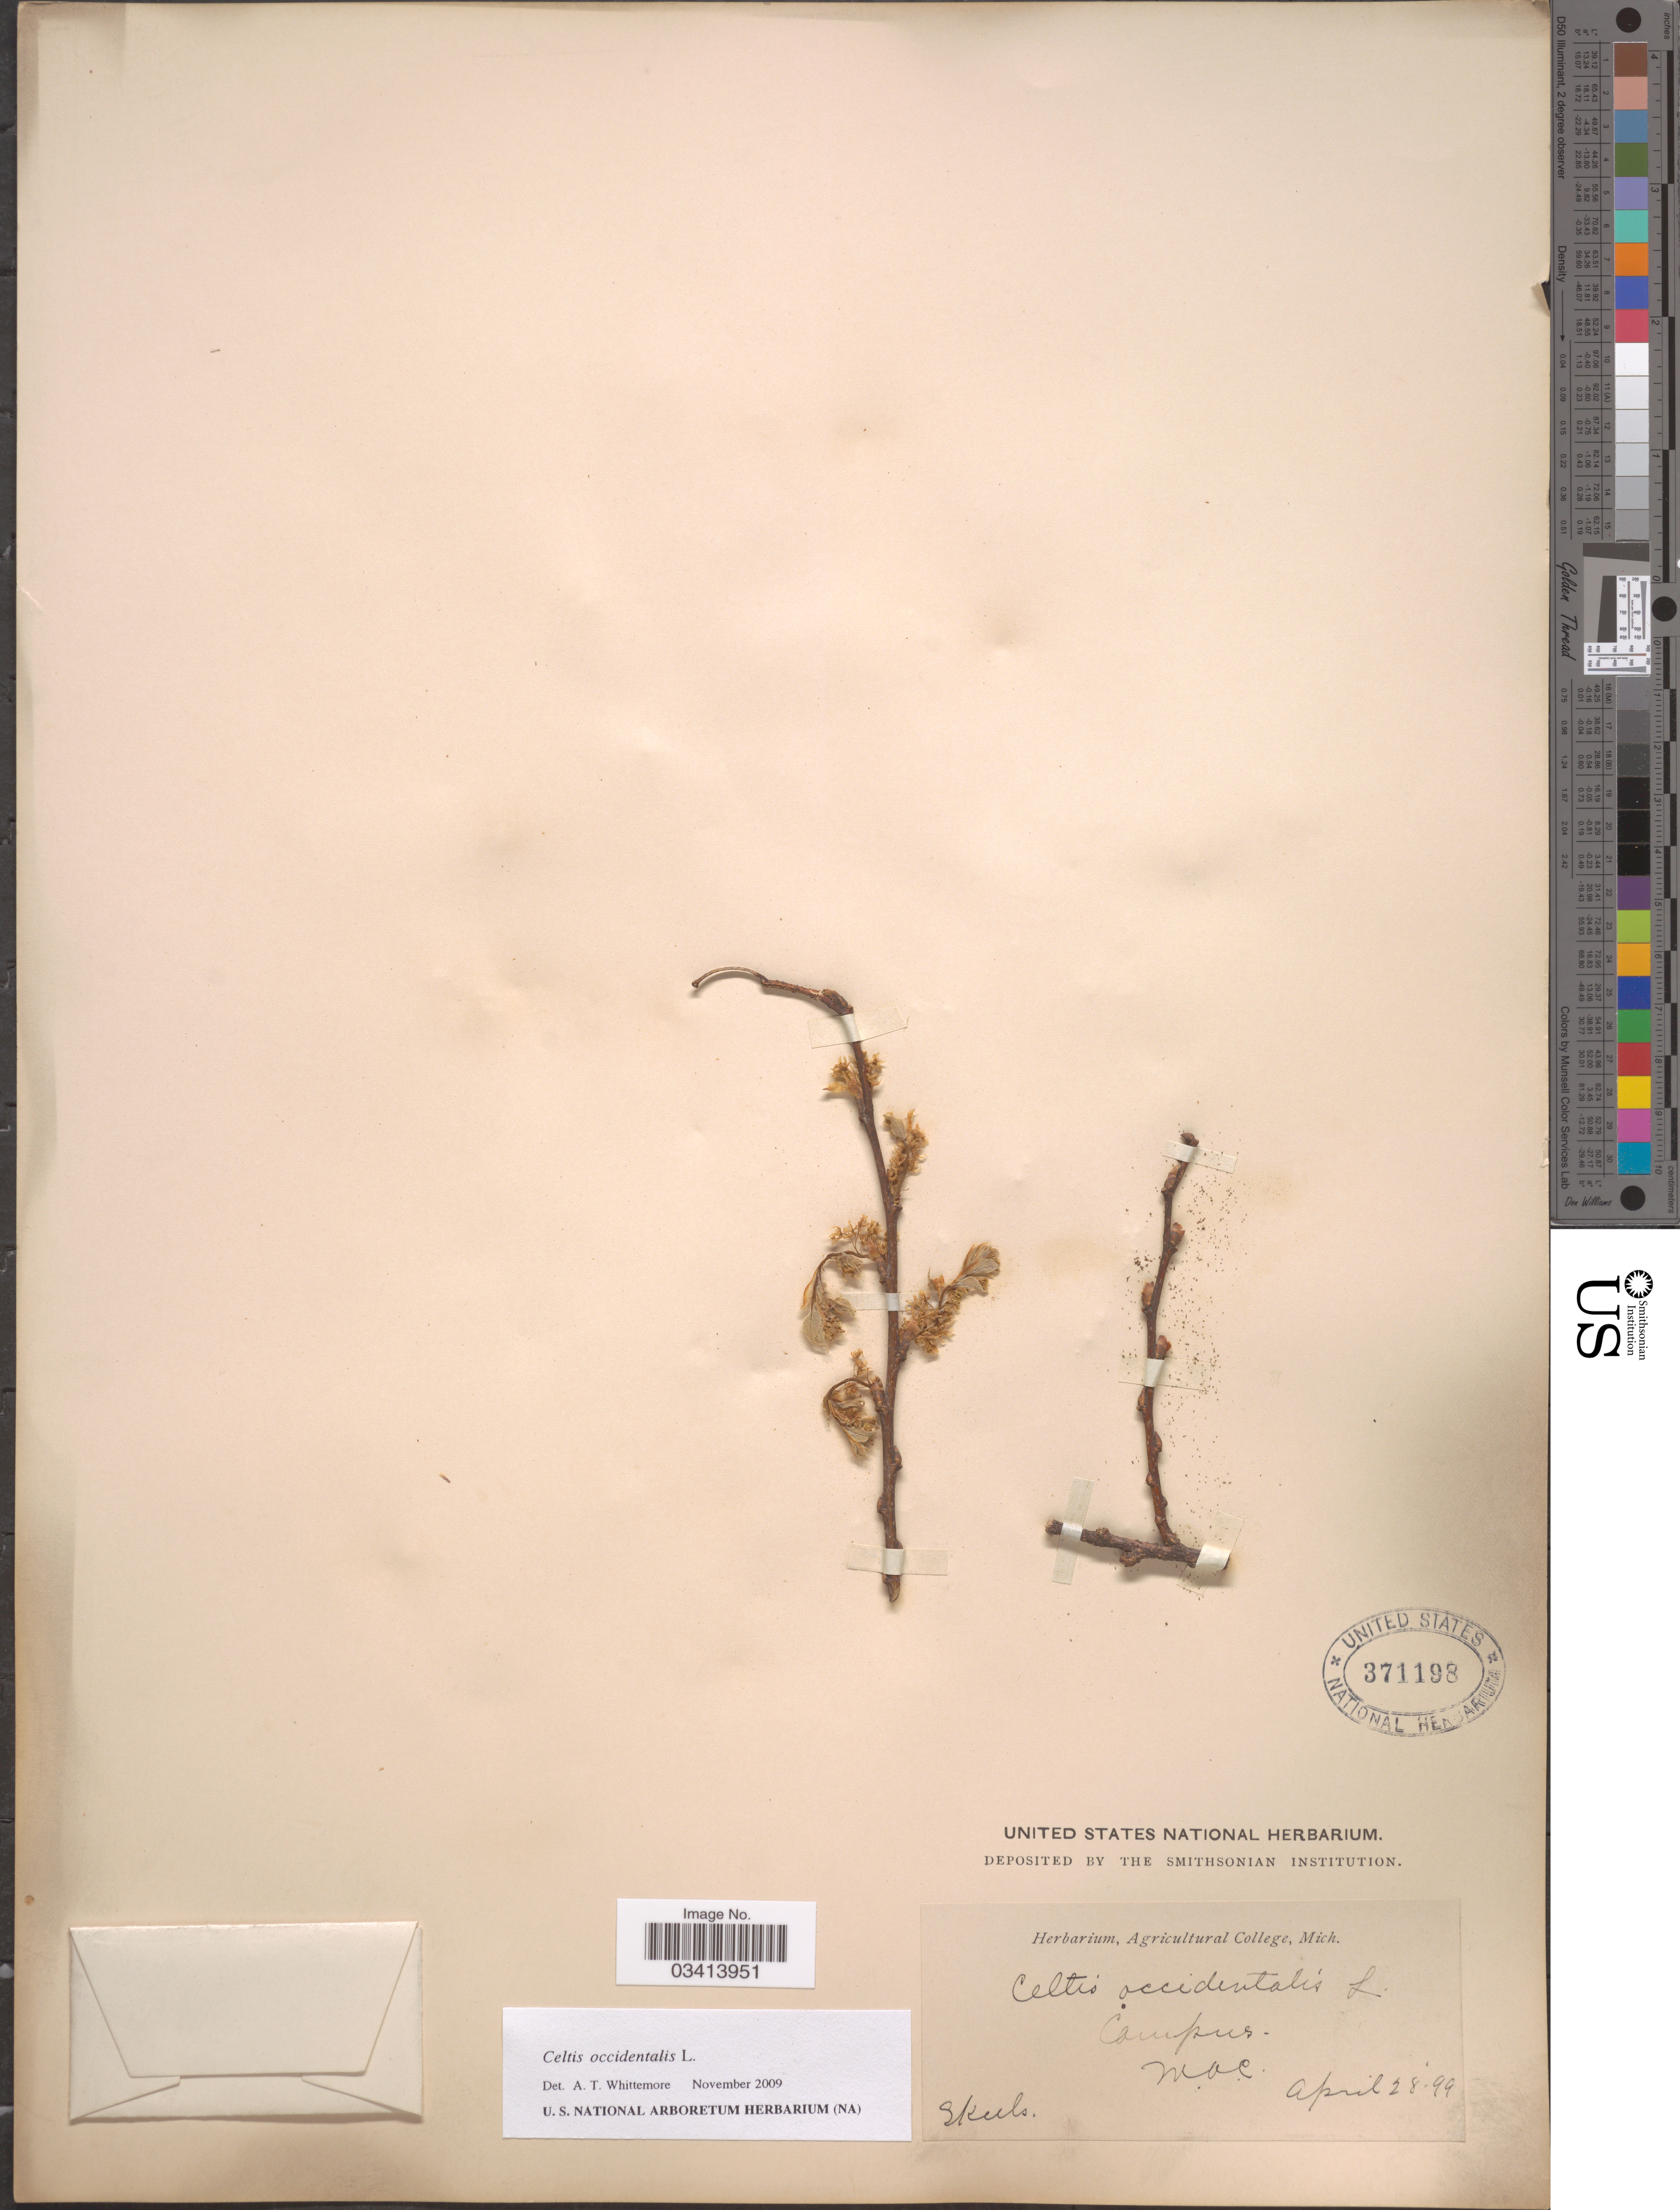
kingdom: Plantae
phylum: Tracheophyta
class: Magnoliopsida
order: Rosales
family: Cannabaceae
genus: Celtis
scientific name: Celtis occidentalis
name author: L.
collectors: Skeels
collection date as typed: Transcribed d/m/y: 28/4/99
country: United States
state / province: Michigan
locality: Campus, M.A.C.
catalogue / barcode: US 371198